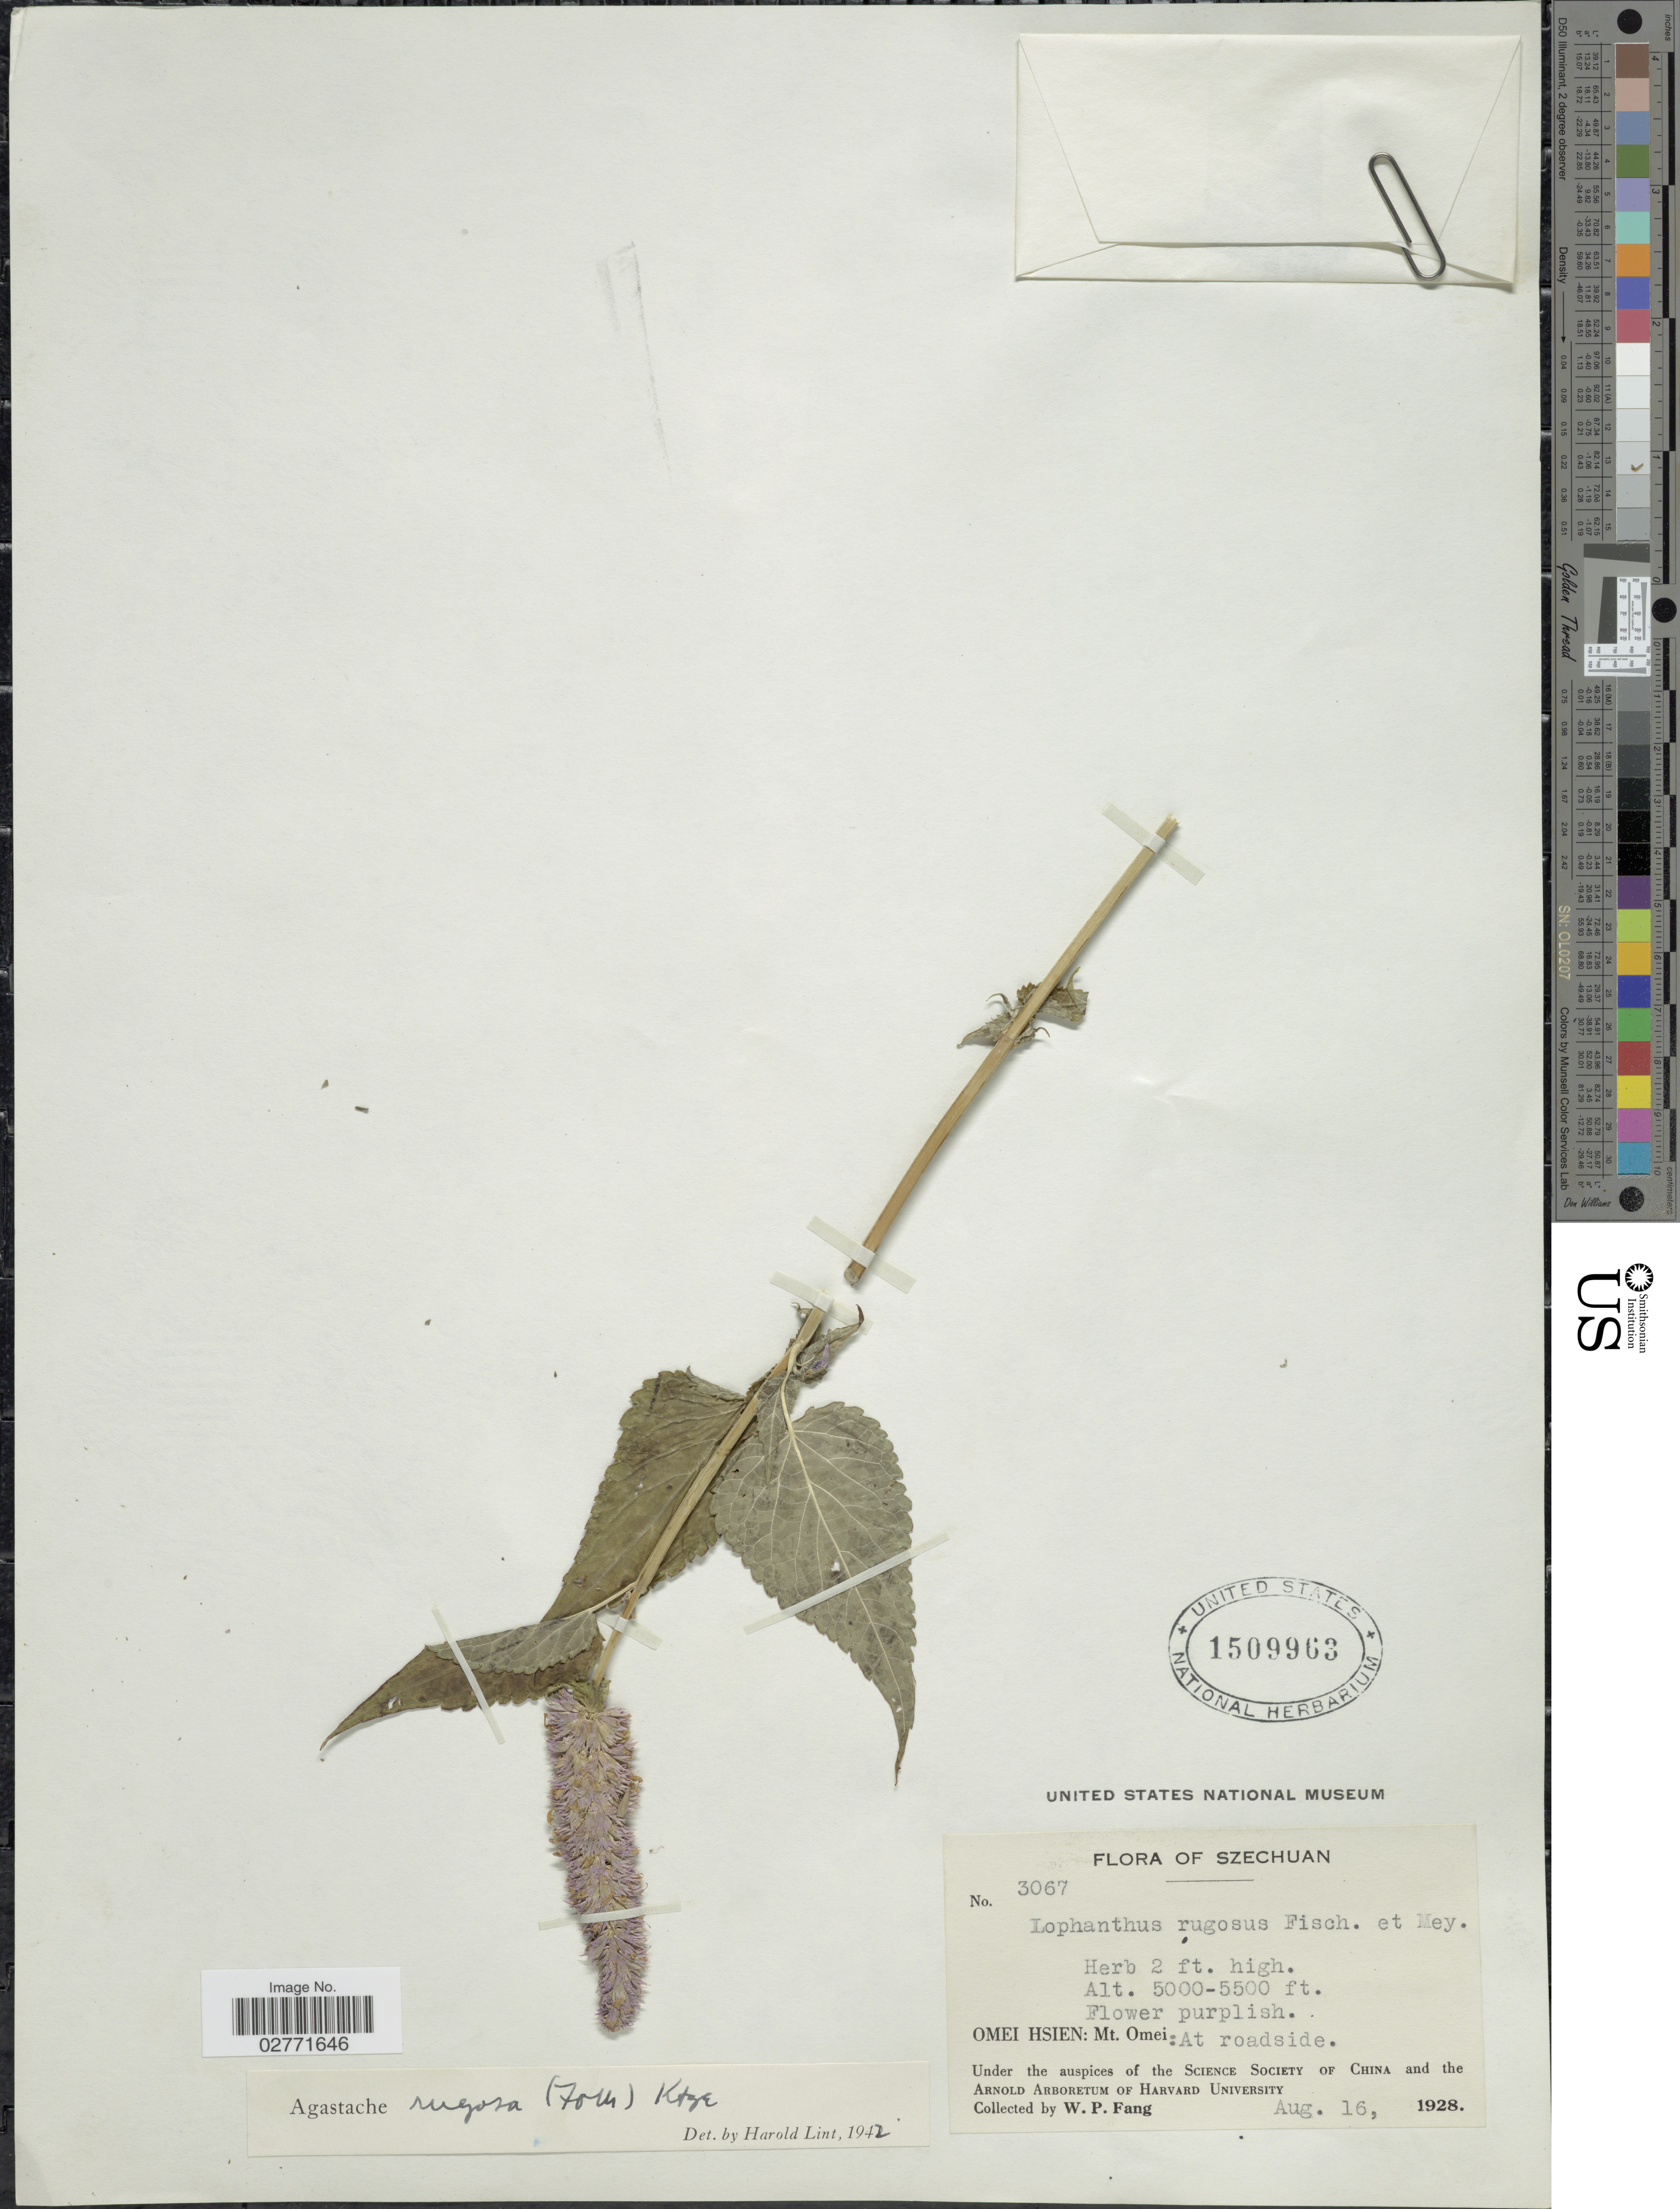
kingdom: Plantae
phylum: Tracheophyta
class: Magnoliopsida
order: Lamiales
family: Lamiaceae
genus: Agastache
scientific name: Agastache rugosa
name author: (Fisch. & C.A. Mey.) Kuntze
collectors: W. P. Fang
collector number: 3067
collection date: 1928-08-16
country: China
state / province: Sichuan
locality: Szechuan, Omei Hsien: Mt. Omei: At roadside.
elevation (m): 1524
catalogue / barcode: US 1509963